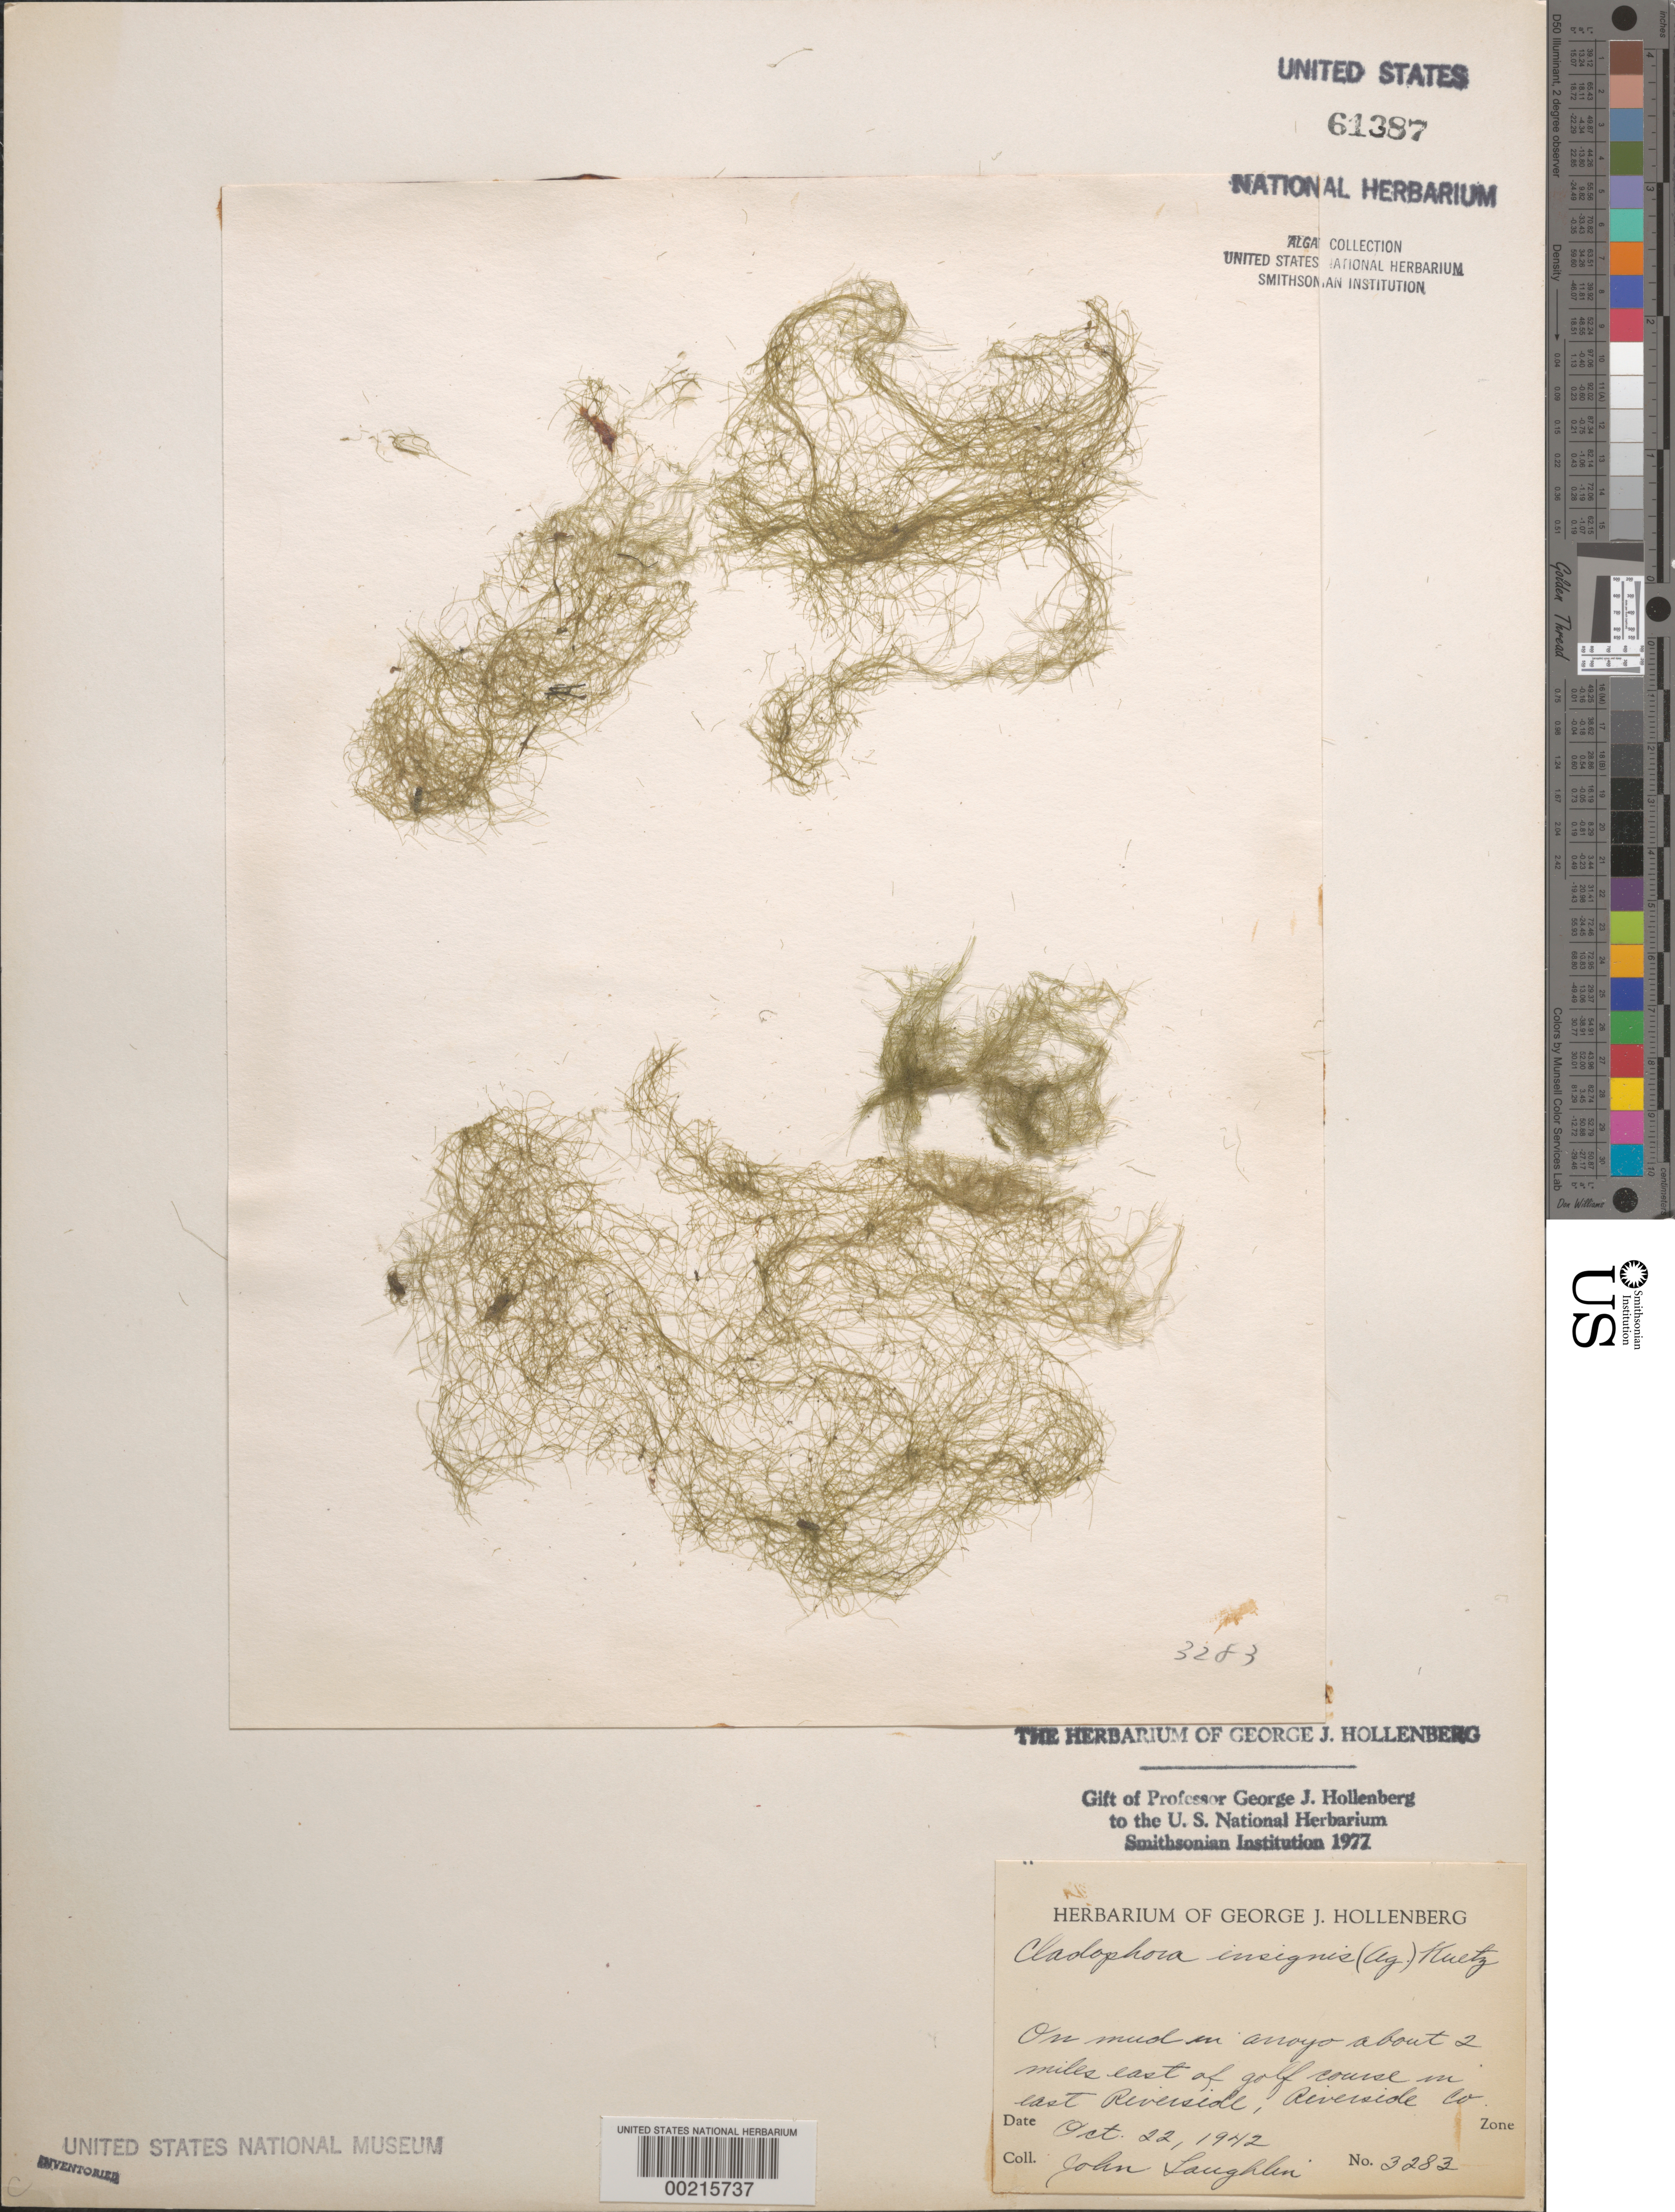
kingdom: Plantae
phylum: Chlorophyta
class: Ulvophyceae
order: Cladophorales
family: Cladophoraceae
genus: Cladophora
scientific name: Cladophora rivularis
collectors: J. Laughlin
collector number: GJH 3283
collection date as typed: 22 Oct 1942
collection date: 1942-10-22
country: United States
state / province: California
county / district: Riverside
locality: East Riverside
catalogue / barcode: US 61387